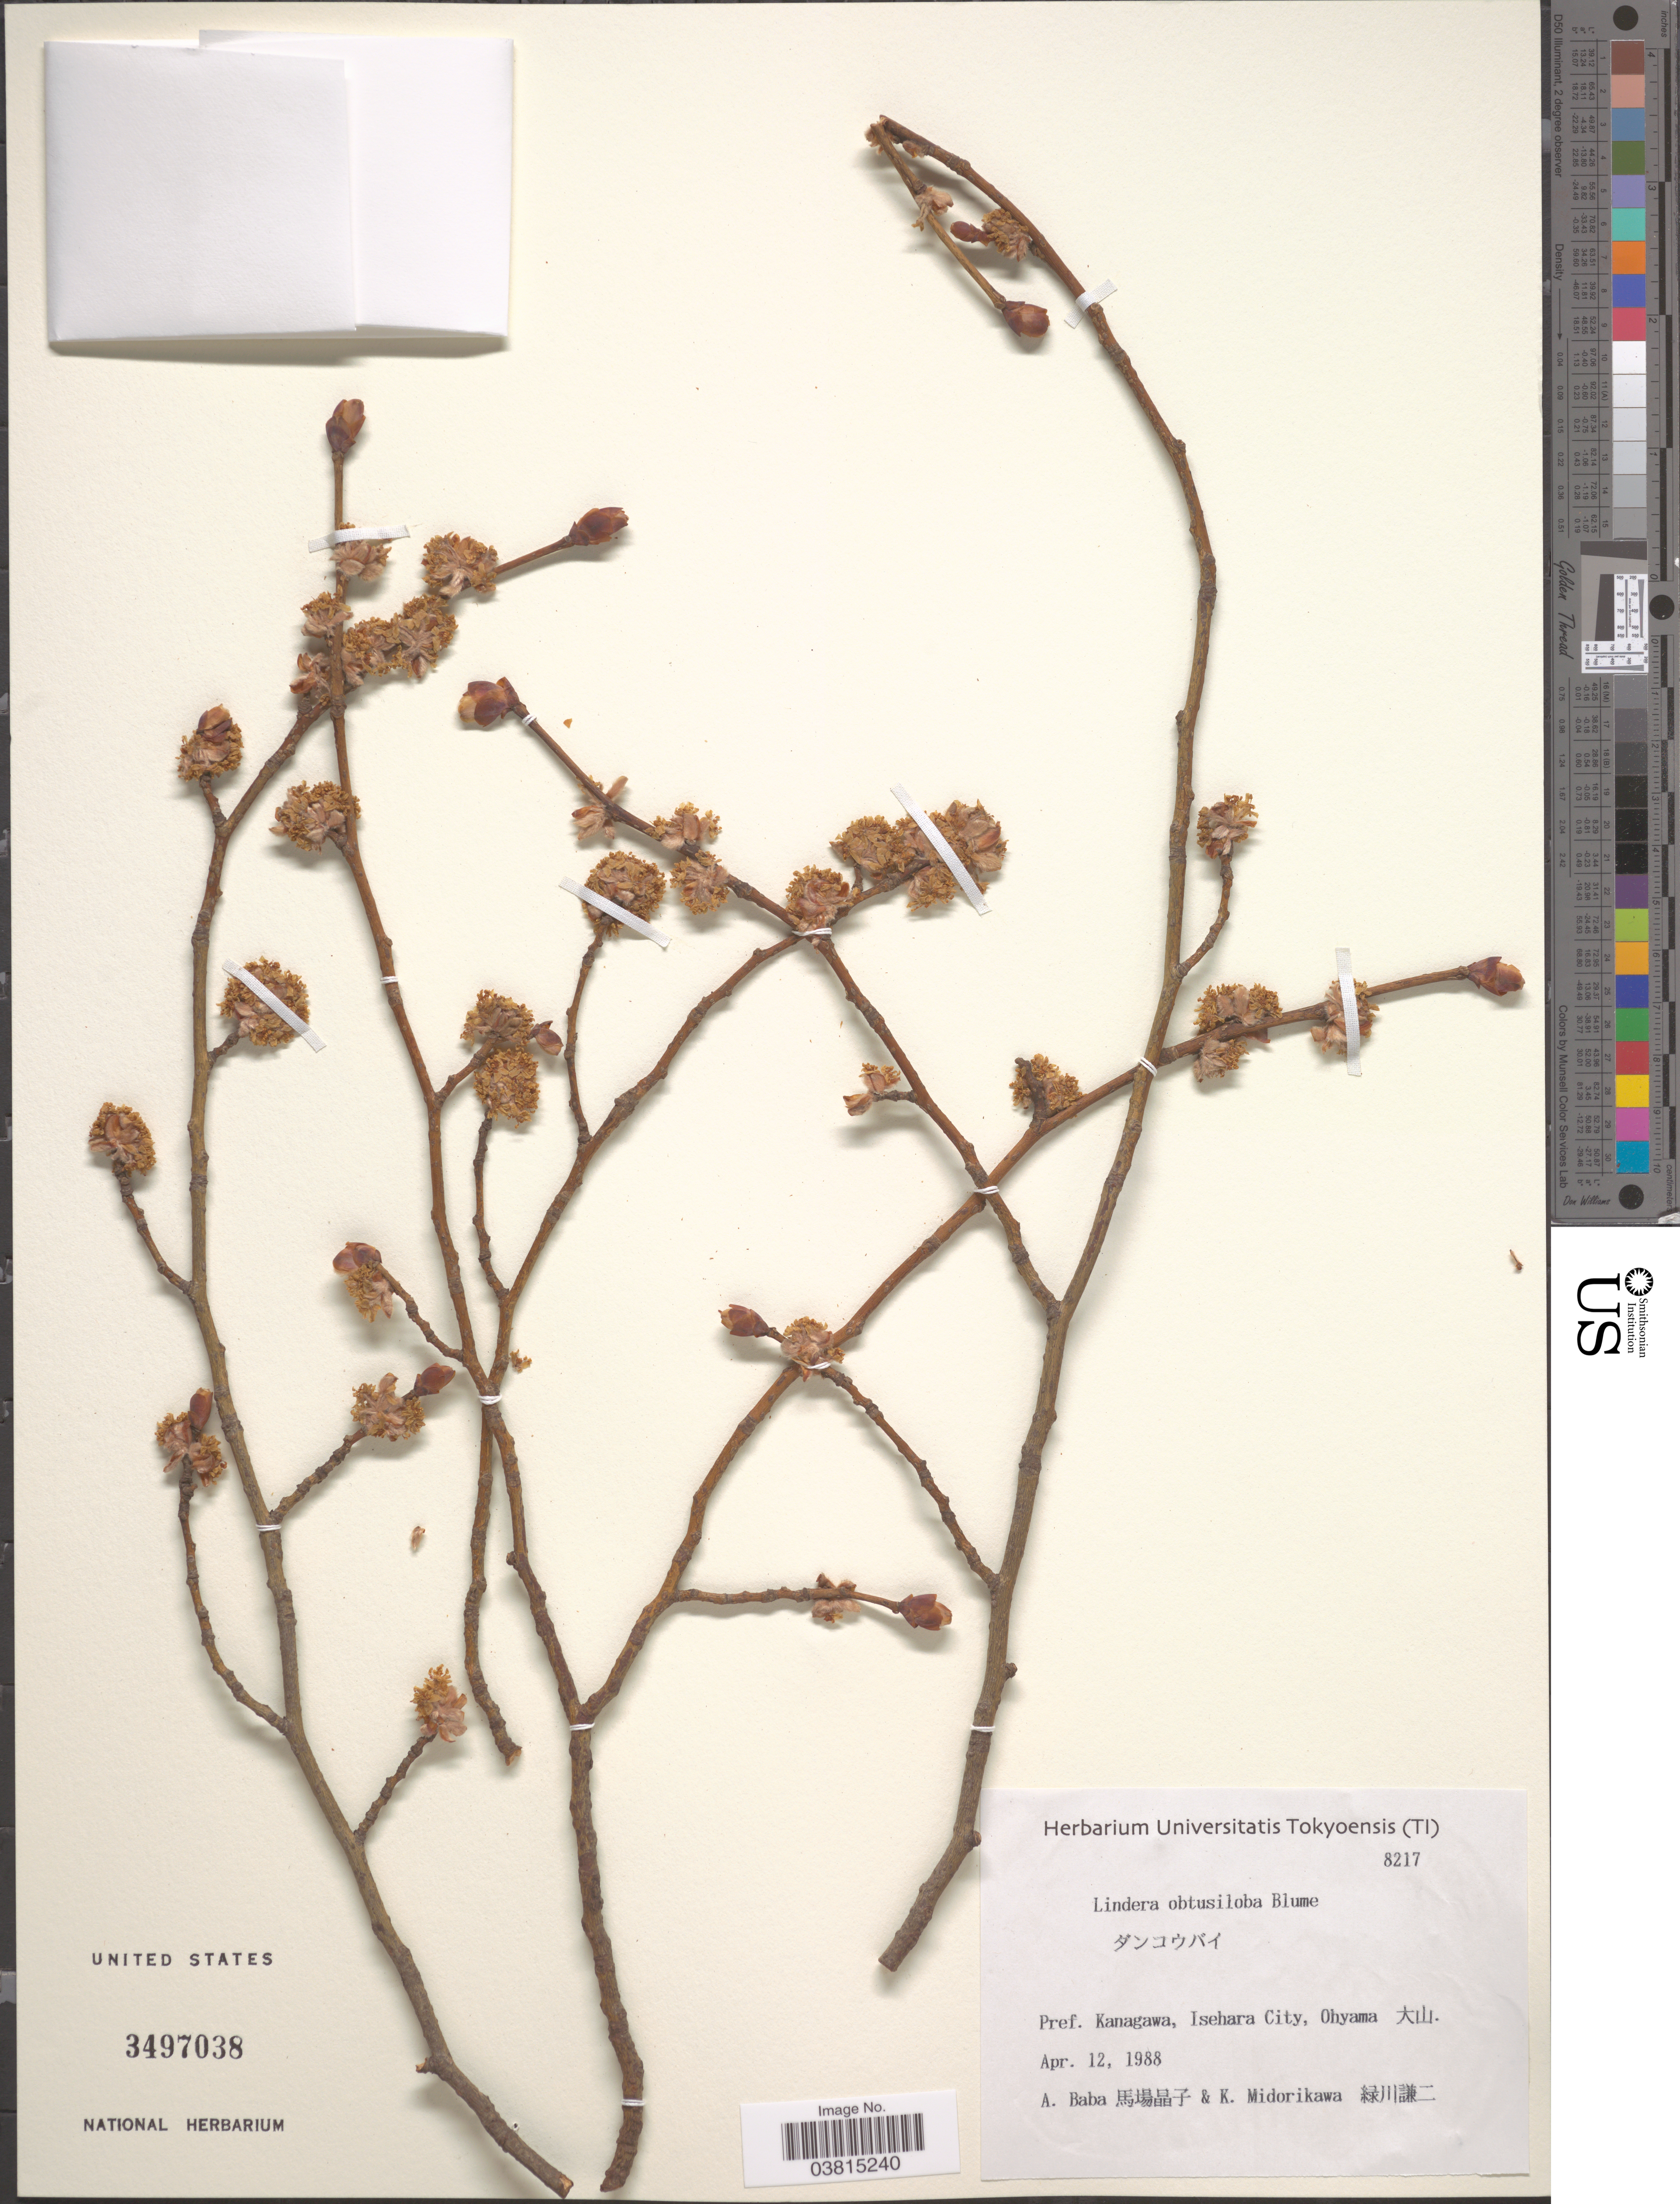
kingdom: Plantae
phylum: Tracheophyta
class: Magnoliopsida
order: Laurales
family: Lauraceae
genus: Lindera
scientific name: Lindera obtusiloba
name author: Blume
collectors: A. Baba & K. Midorikawa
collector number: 8217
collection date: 1988-04-12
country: Japan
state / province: Kanagawa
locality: Pref. Kanagawa. Isehara City, Ohyama.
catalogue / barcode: US 3497038